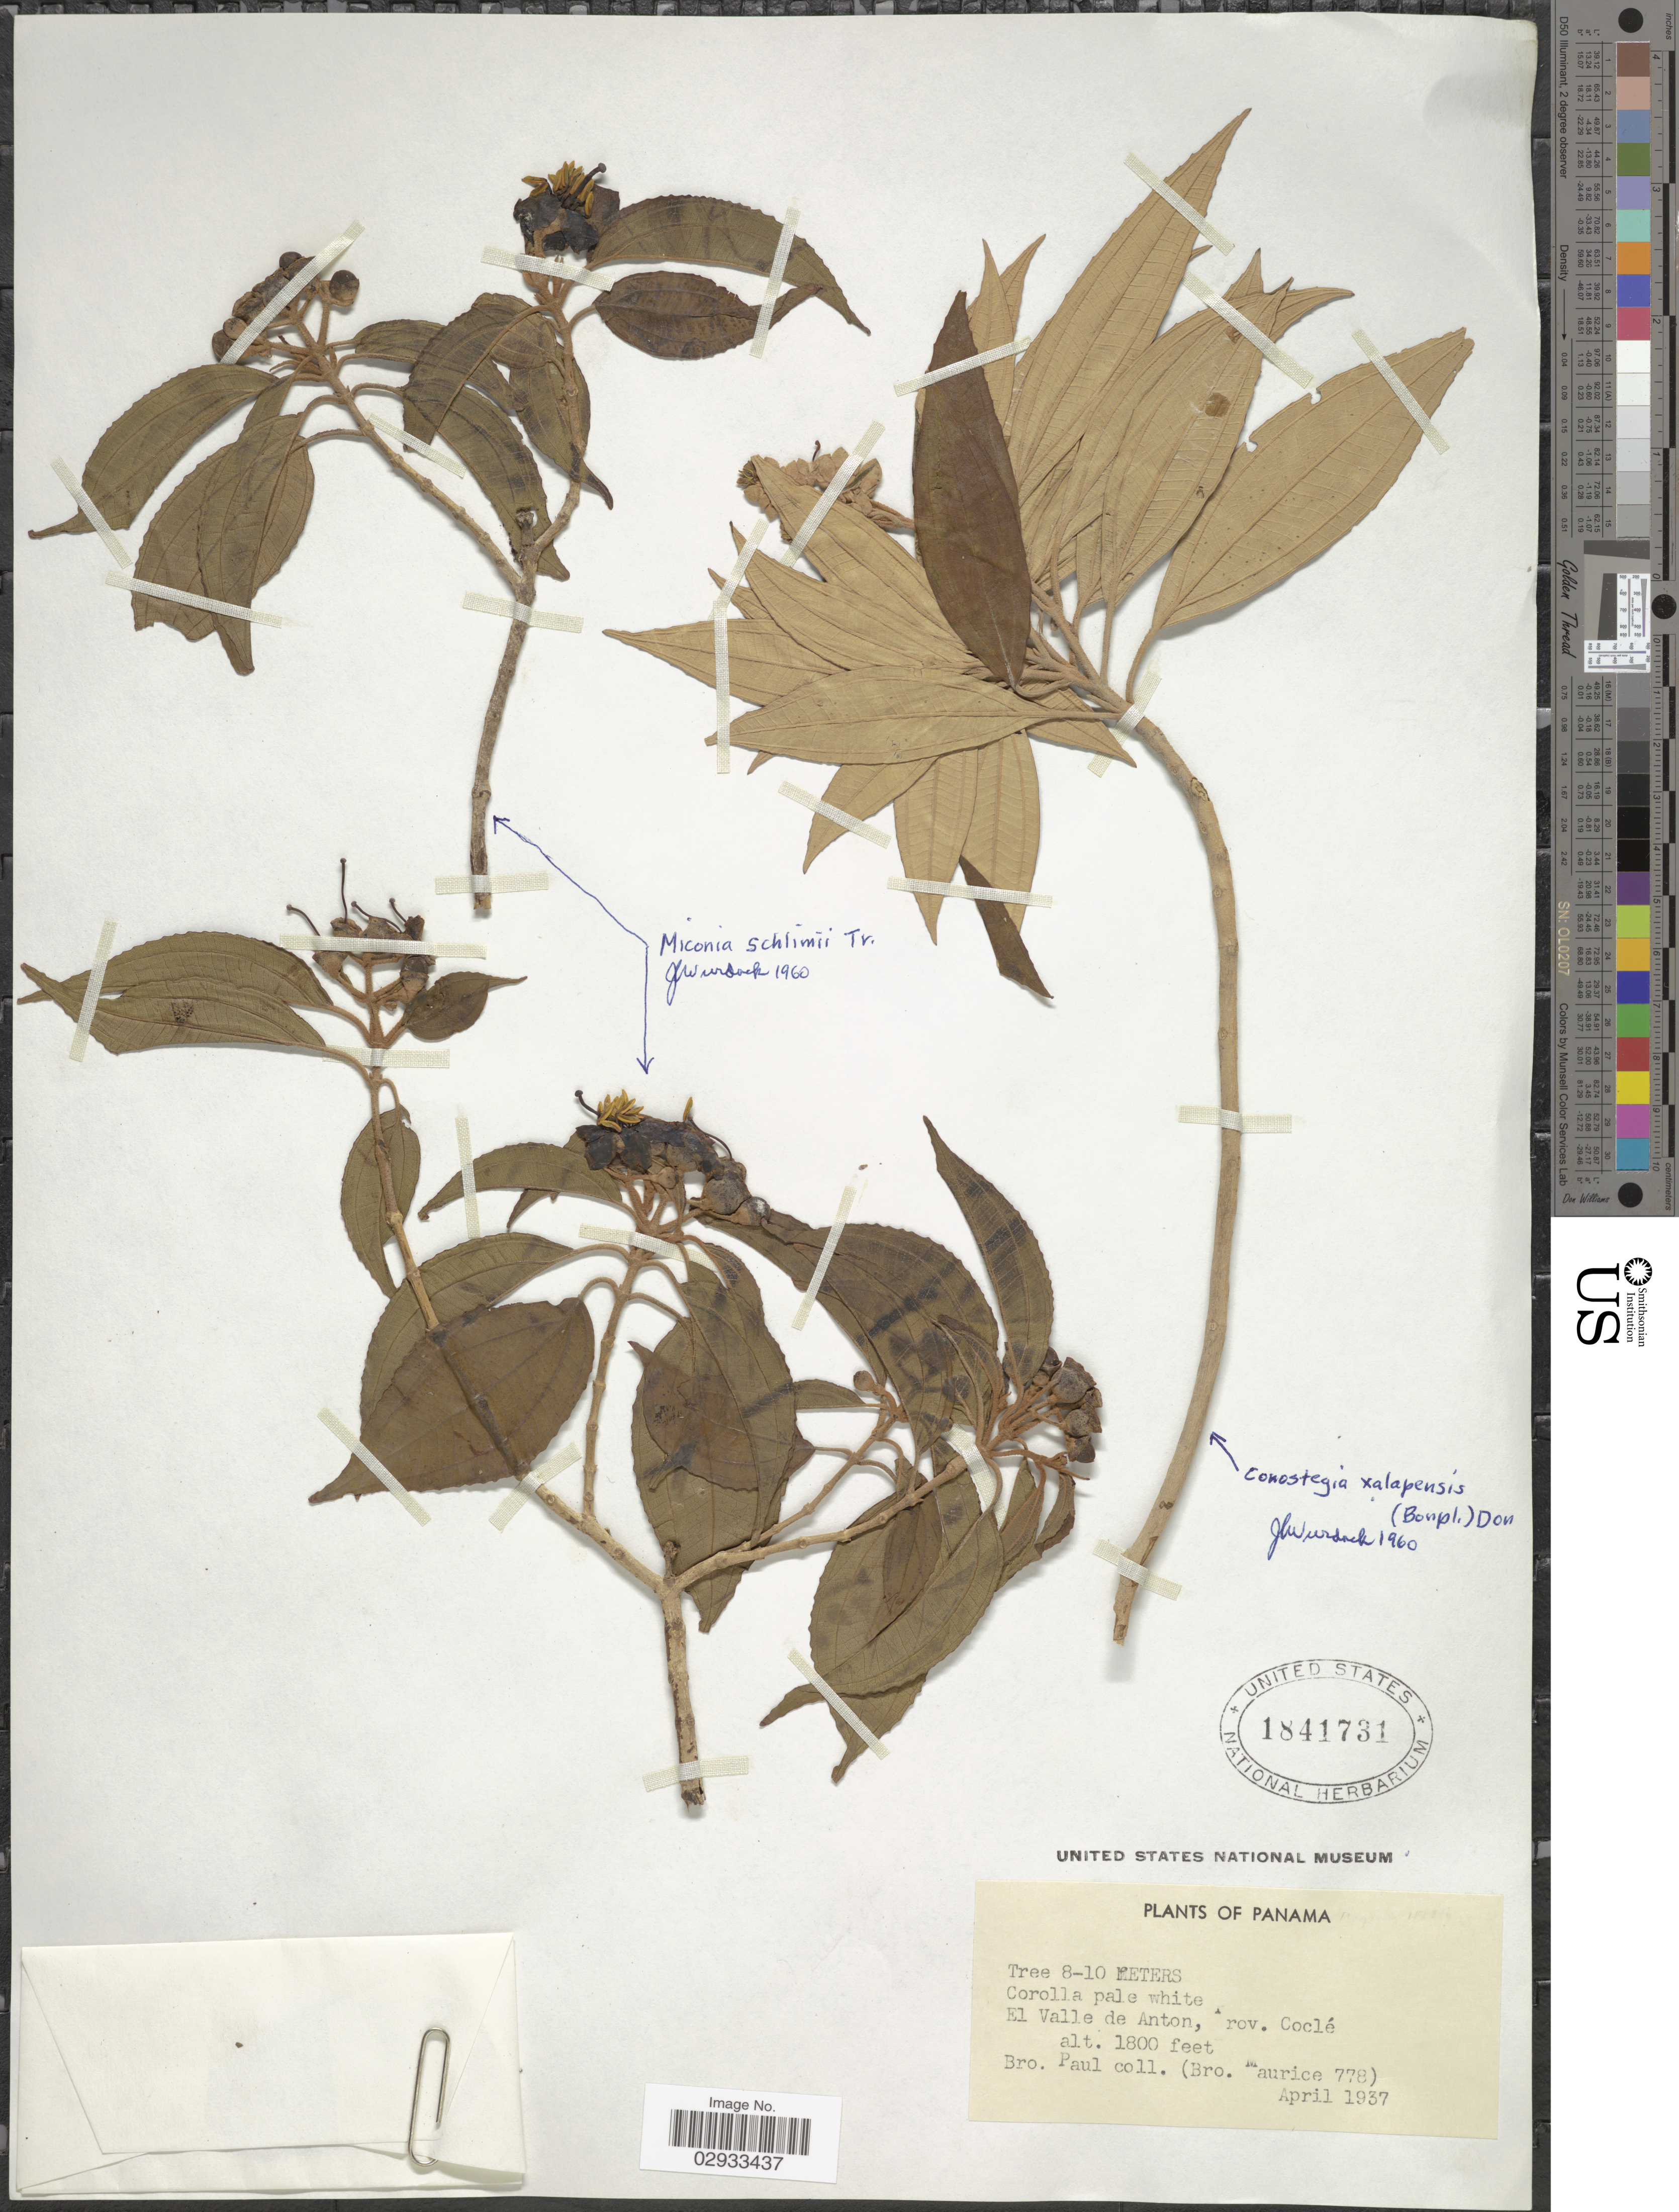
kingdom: Plantae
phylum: Tracheophyta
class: Magnoliopsida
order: Myrtales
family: Melastomataceae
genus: Miconia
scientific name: Miconia schlimii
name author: Triana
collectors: B. Paul & B. Maurice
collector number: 778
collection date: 1937-04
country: Panama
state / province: Coclé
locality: El Valle de Anton.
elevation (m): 549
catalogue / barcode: US 1841731